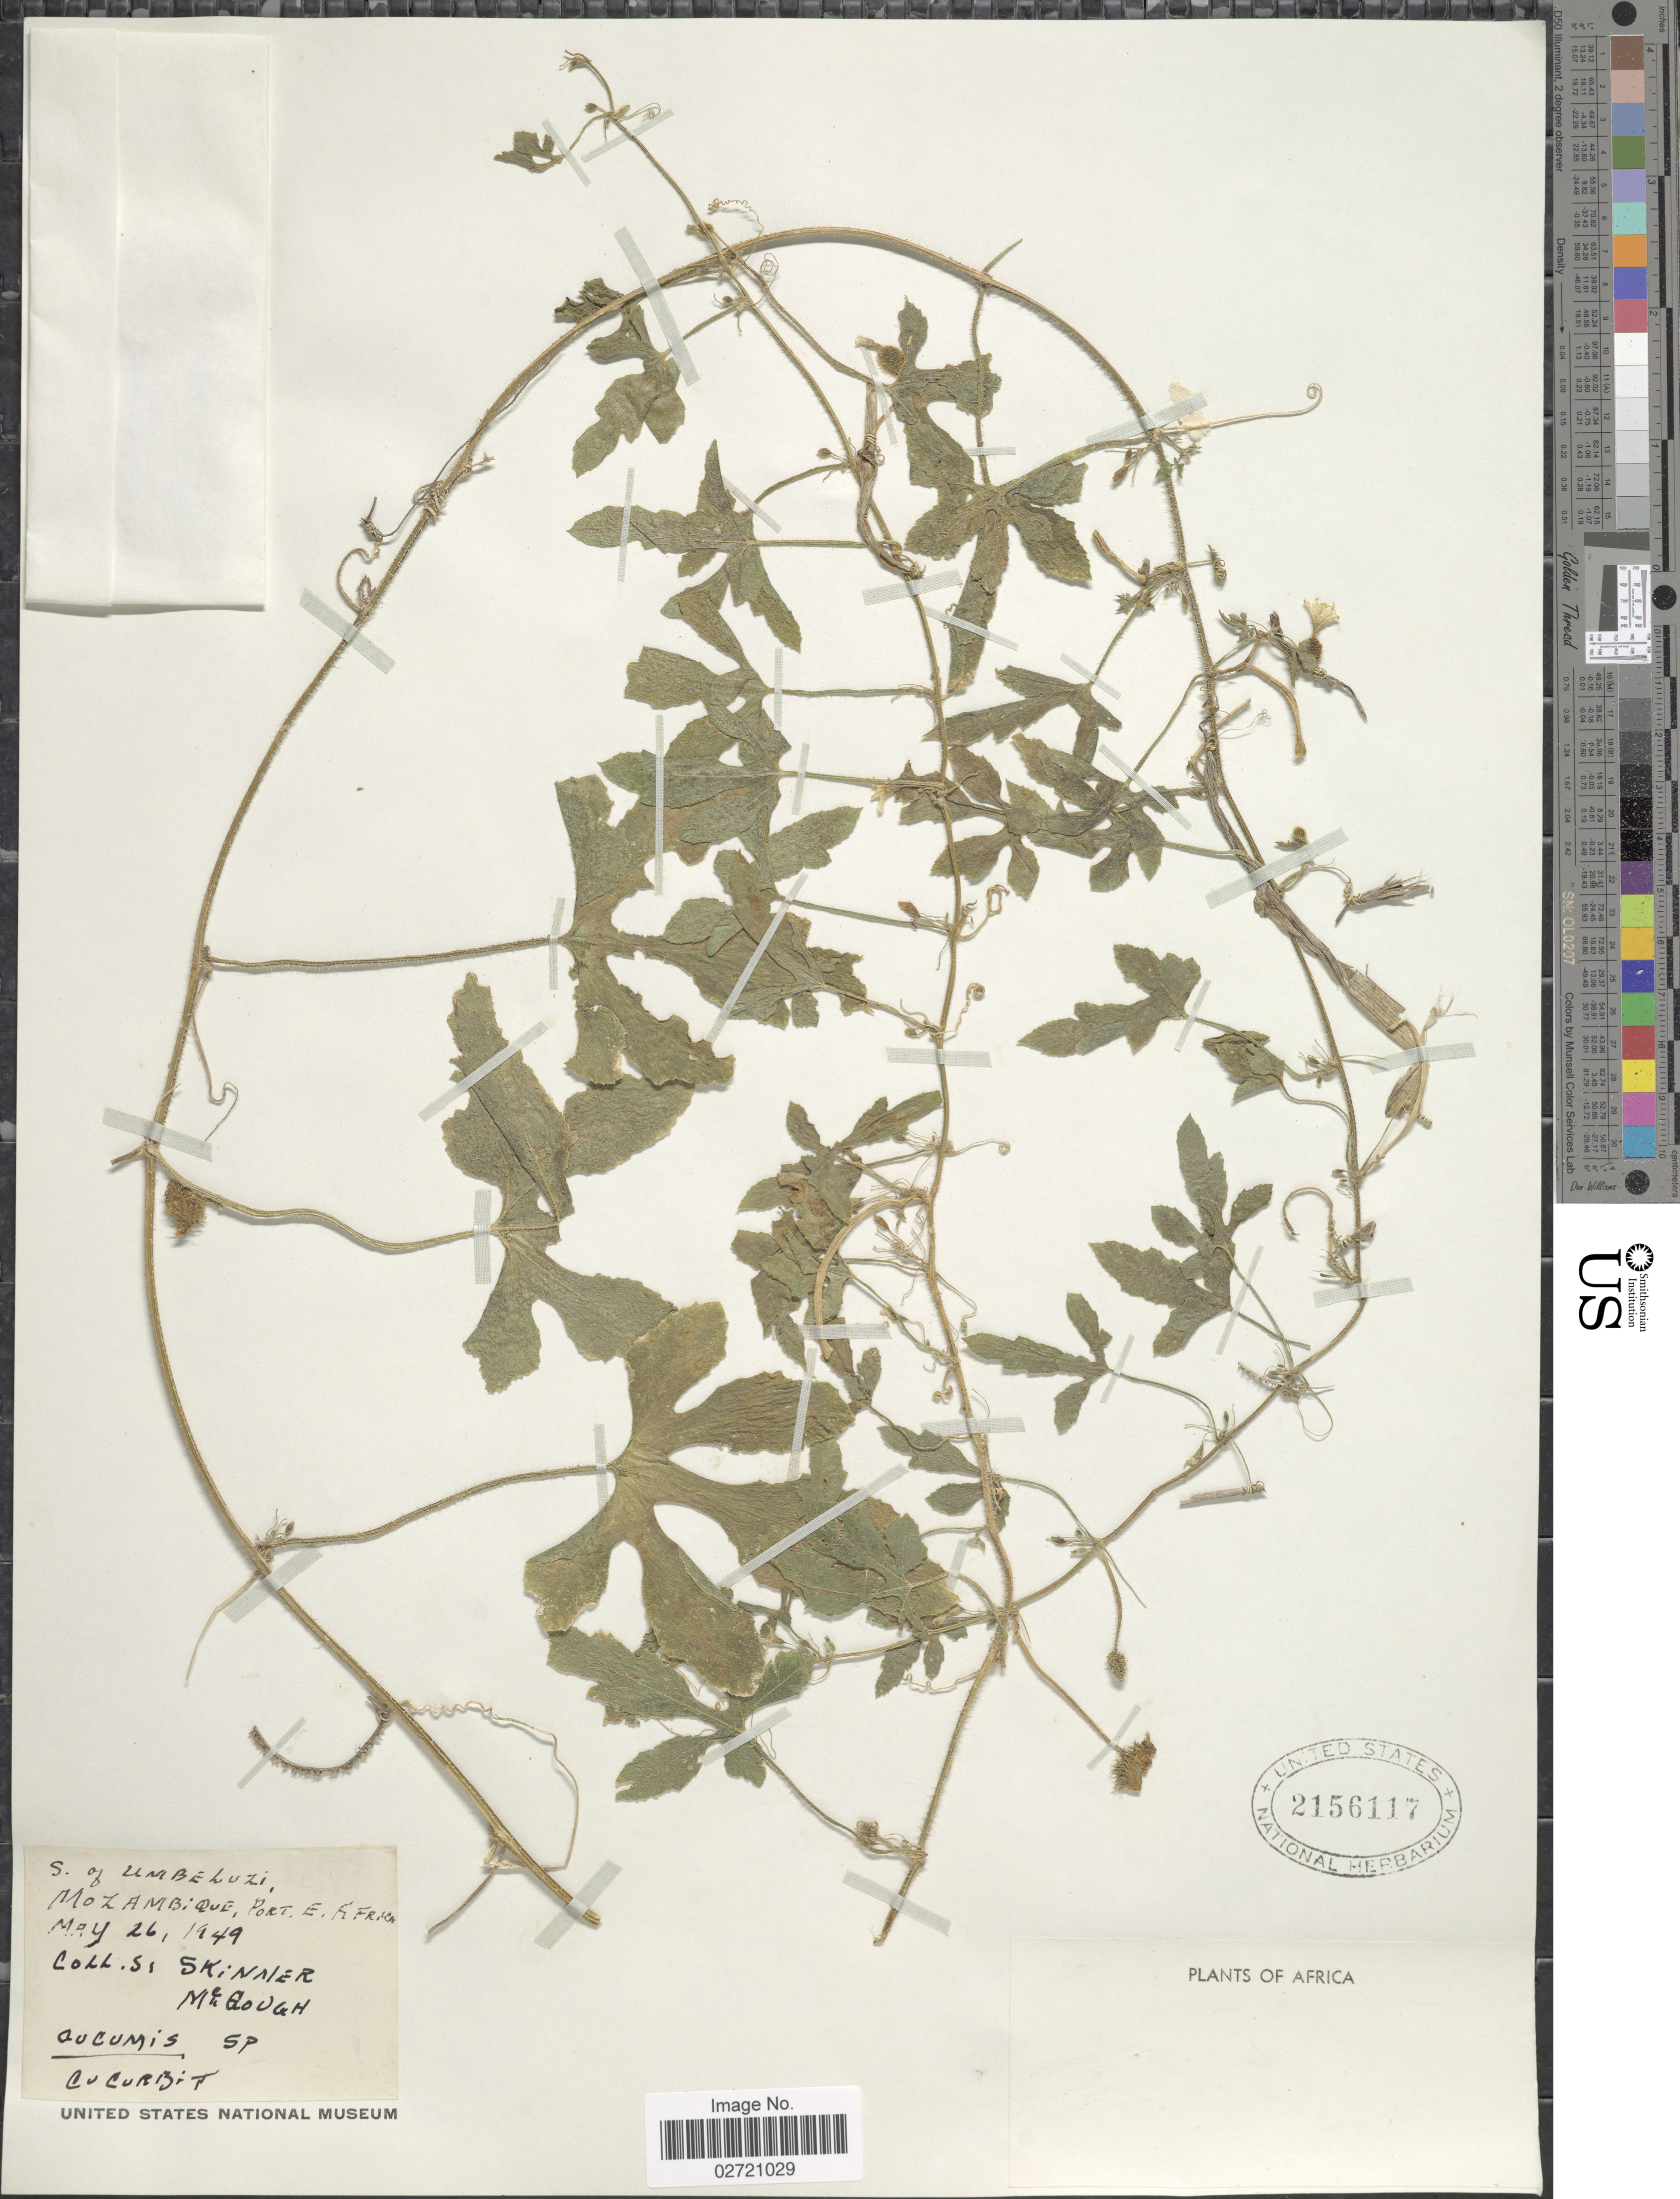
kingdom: Plantae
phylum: Tracheophyta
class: Magnoliopsida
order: Cucurbitales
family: Cucurbitaceae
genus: Cucumis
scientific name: Cucumis sp.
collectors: F. Skinner & J. Mcgough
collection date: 1949-05-26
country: Mozambique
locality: S. of Umbeluzi, Port E. Africa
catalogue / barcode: US 2156117